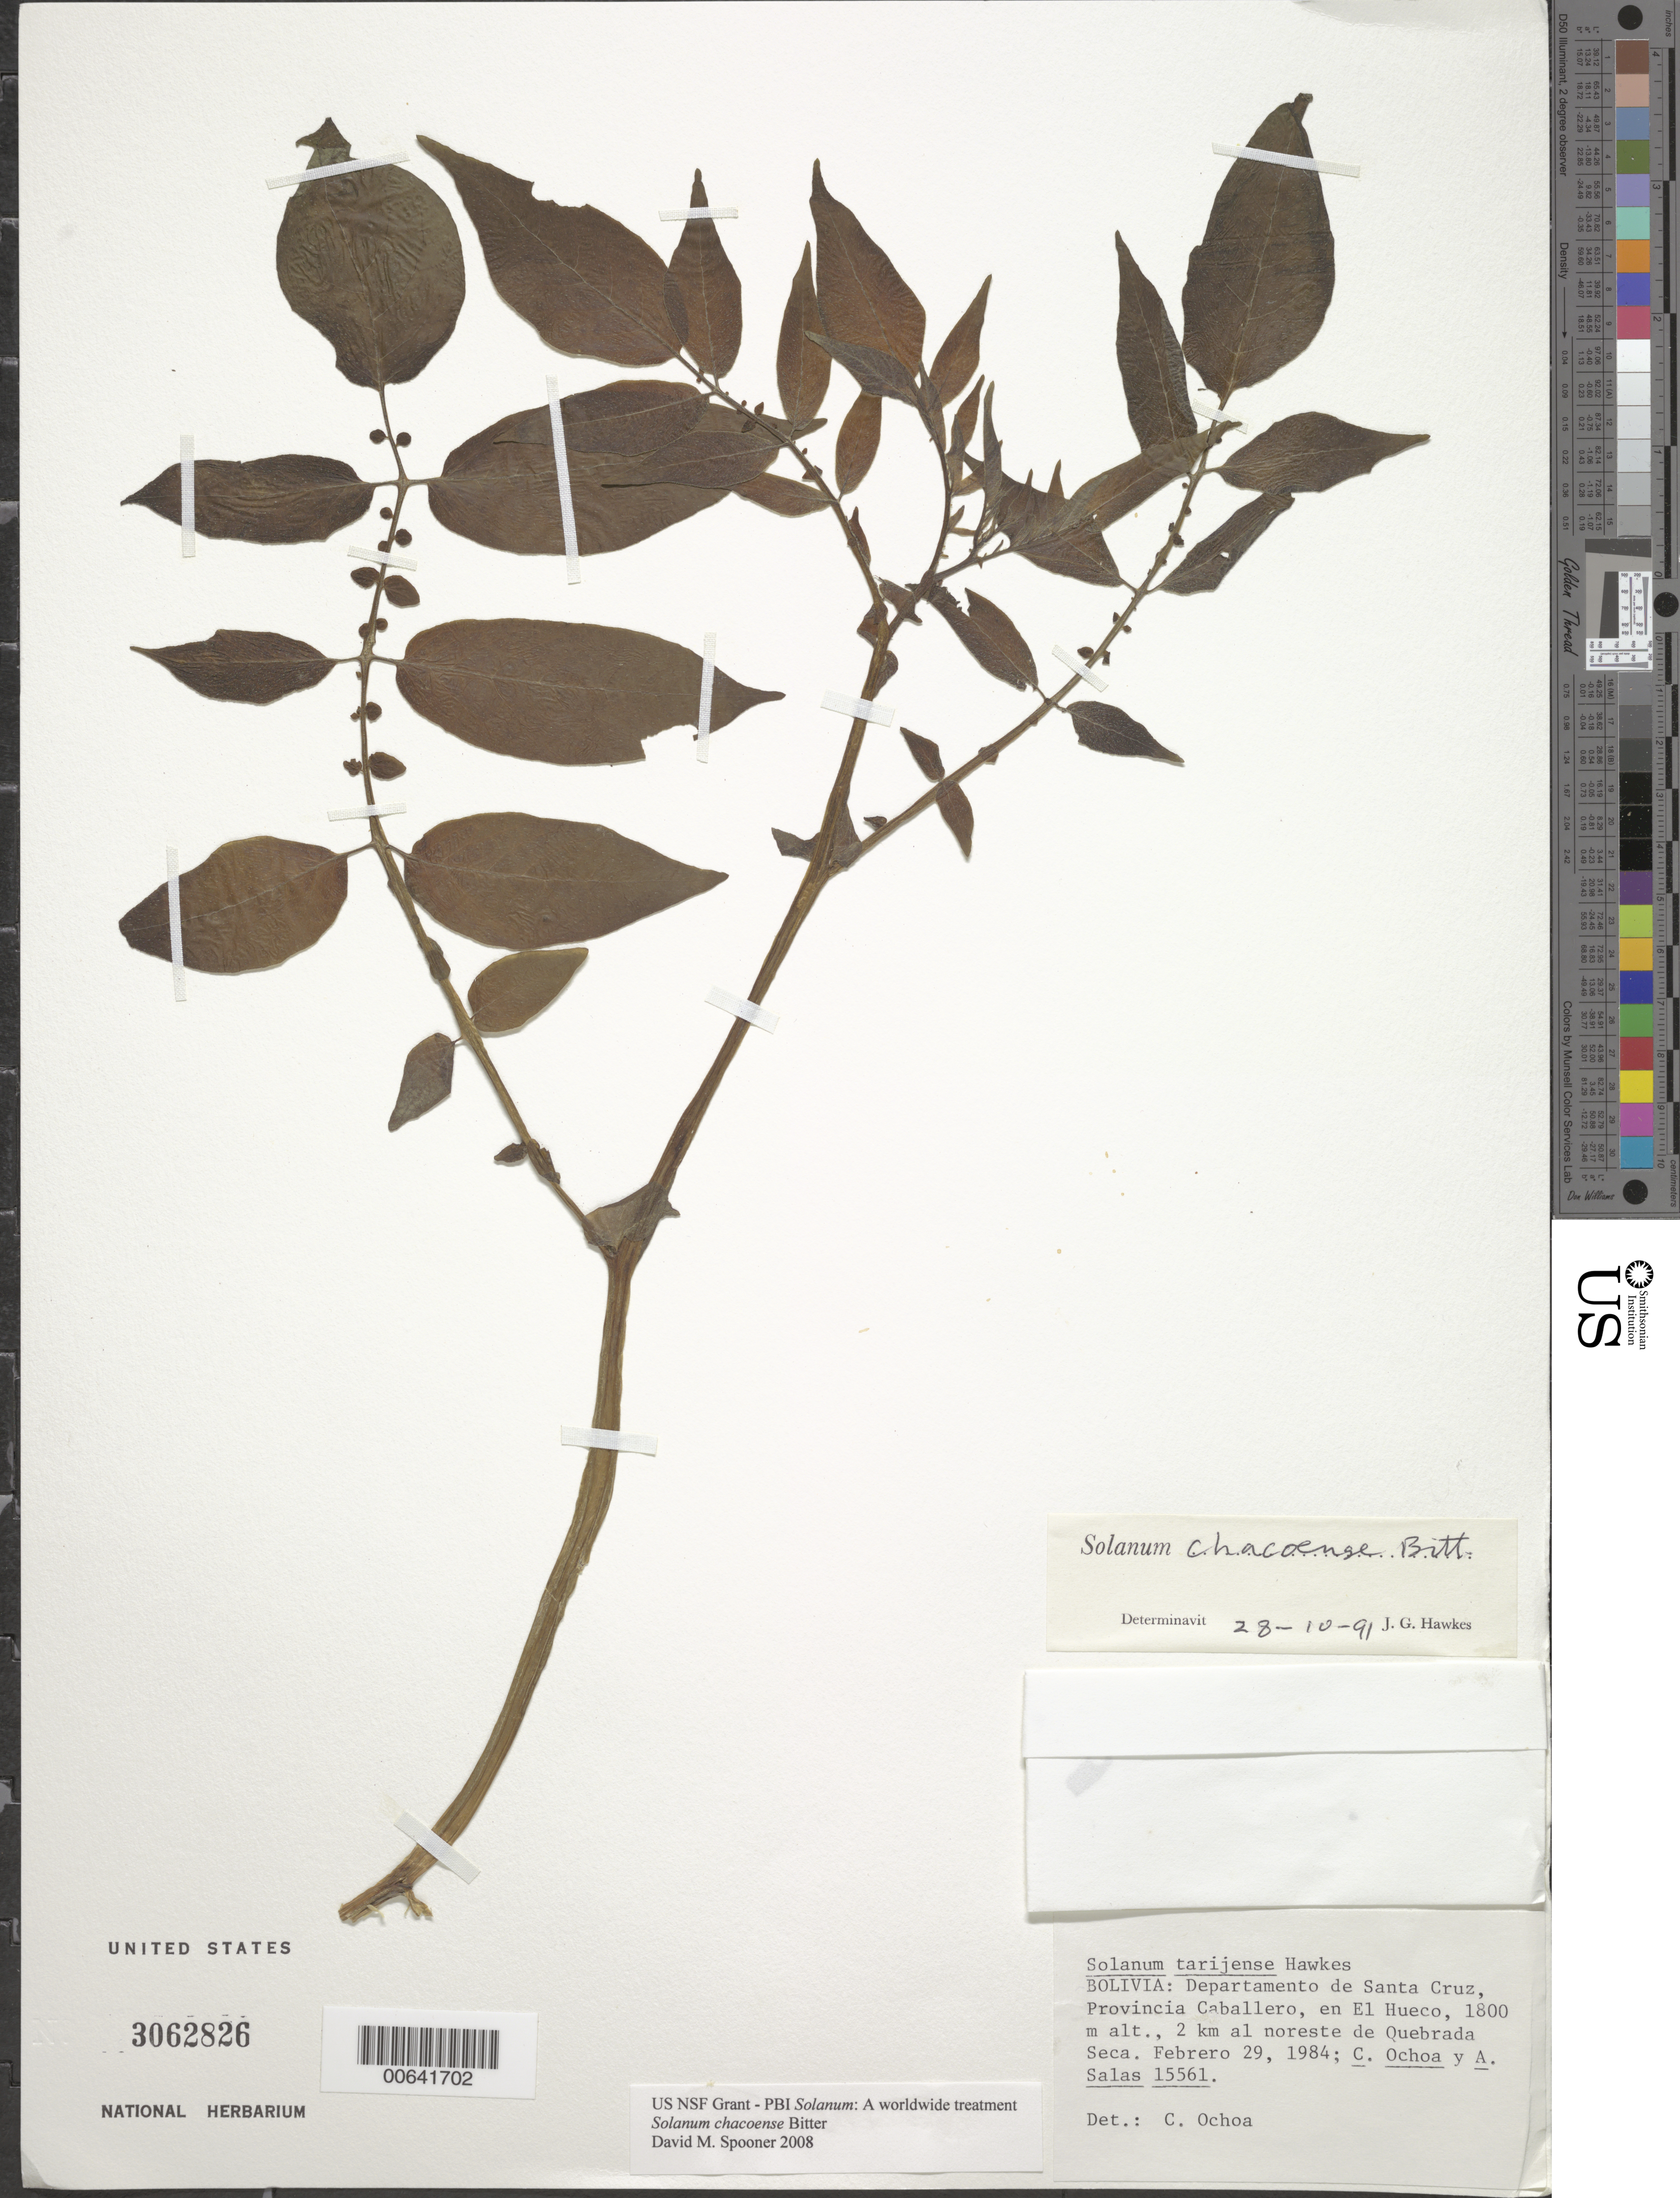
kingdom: Plantae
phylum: Tracheophyta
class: Magnoliopsida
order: Solanales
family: Solanaceae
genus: Solanum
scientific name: Solanum chacoense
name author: Bitt.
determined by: Hawkes, J. G.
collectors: C. M. Ochoa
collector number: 15561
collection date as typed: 29 Feb 1984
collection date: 1984-02-29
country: Bolivia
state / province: Santa Cruz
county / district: Manuel María Caballero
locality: Caballero. El Huecon 2km al NEde Quebrada Seca.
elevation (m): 1800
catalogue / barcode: US 3062826